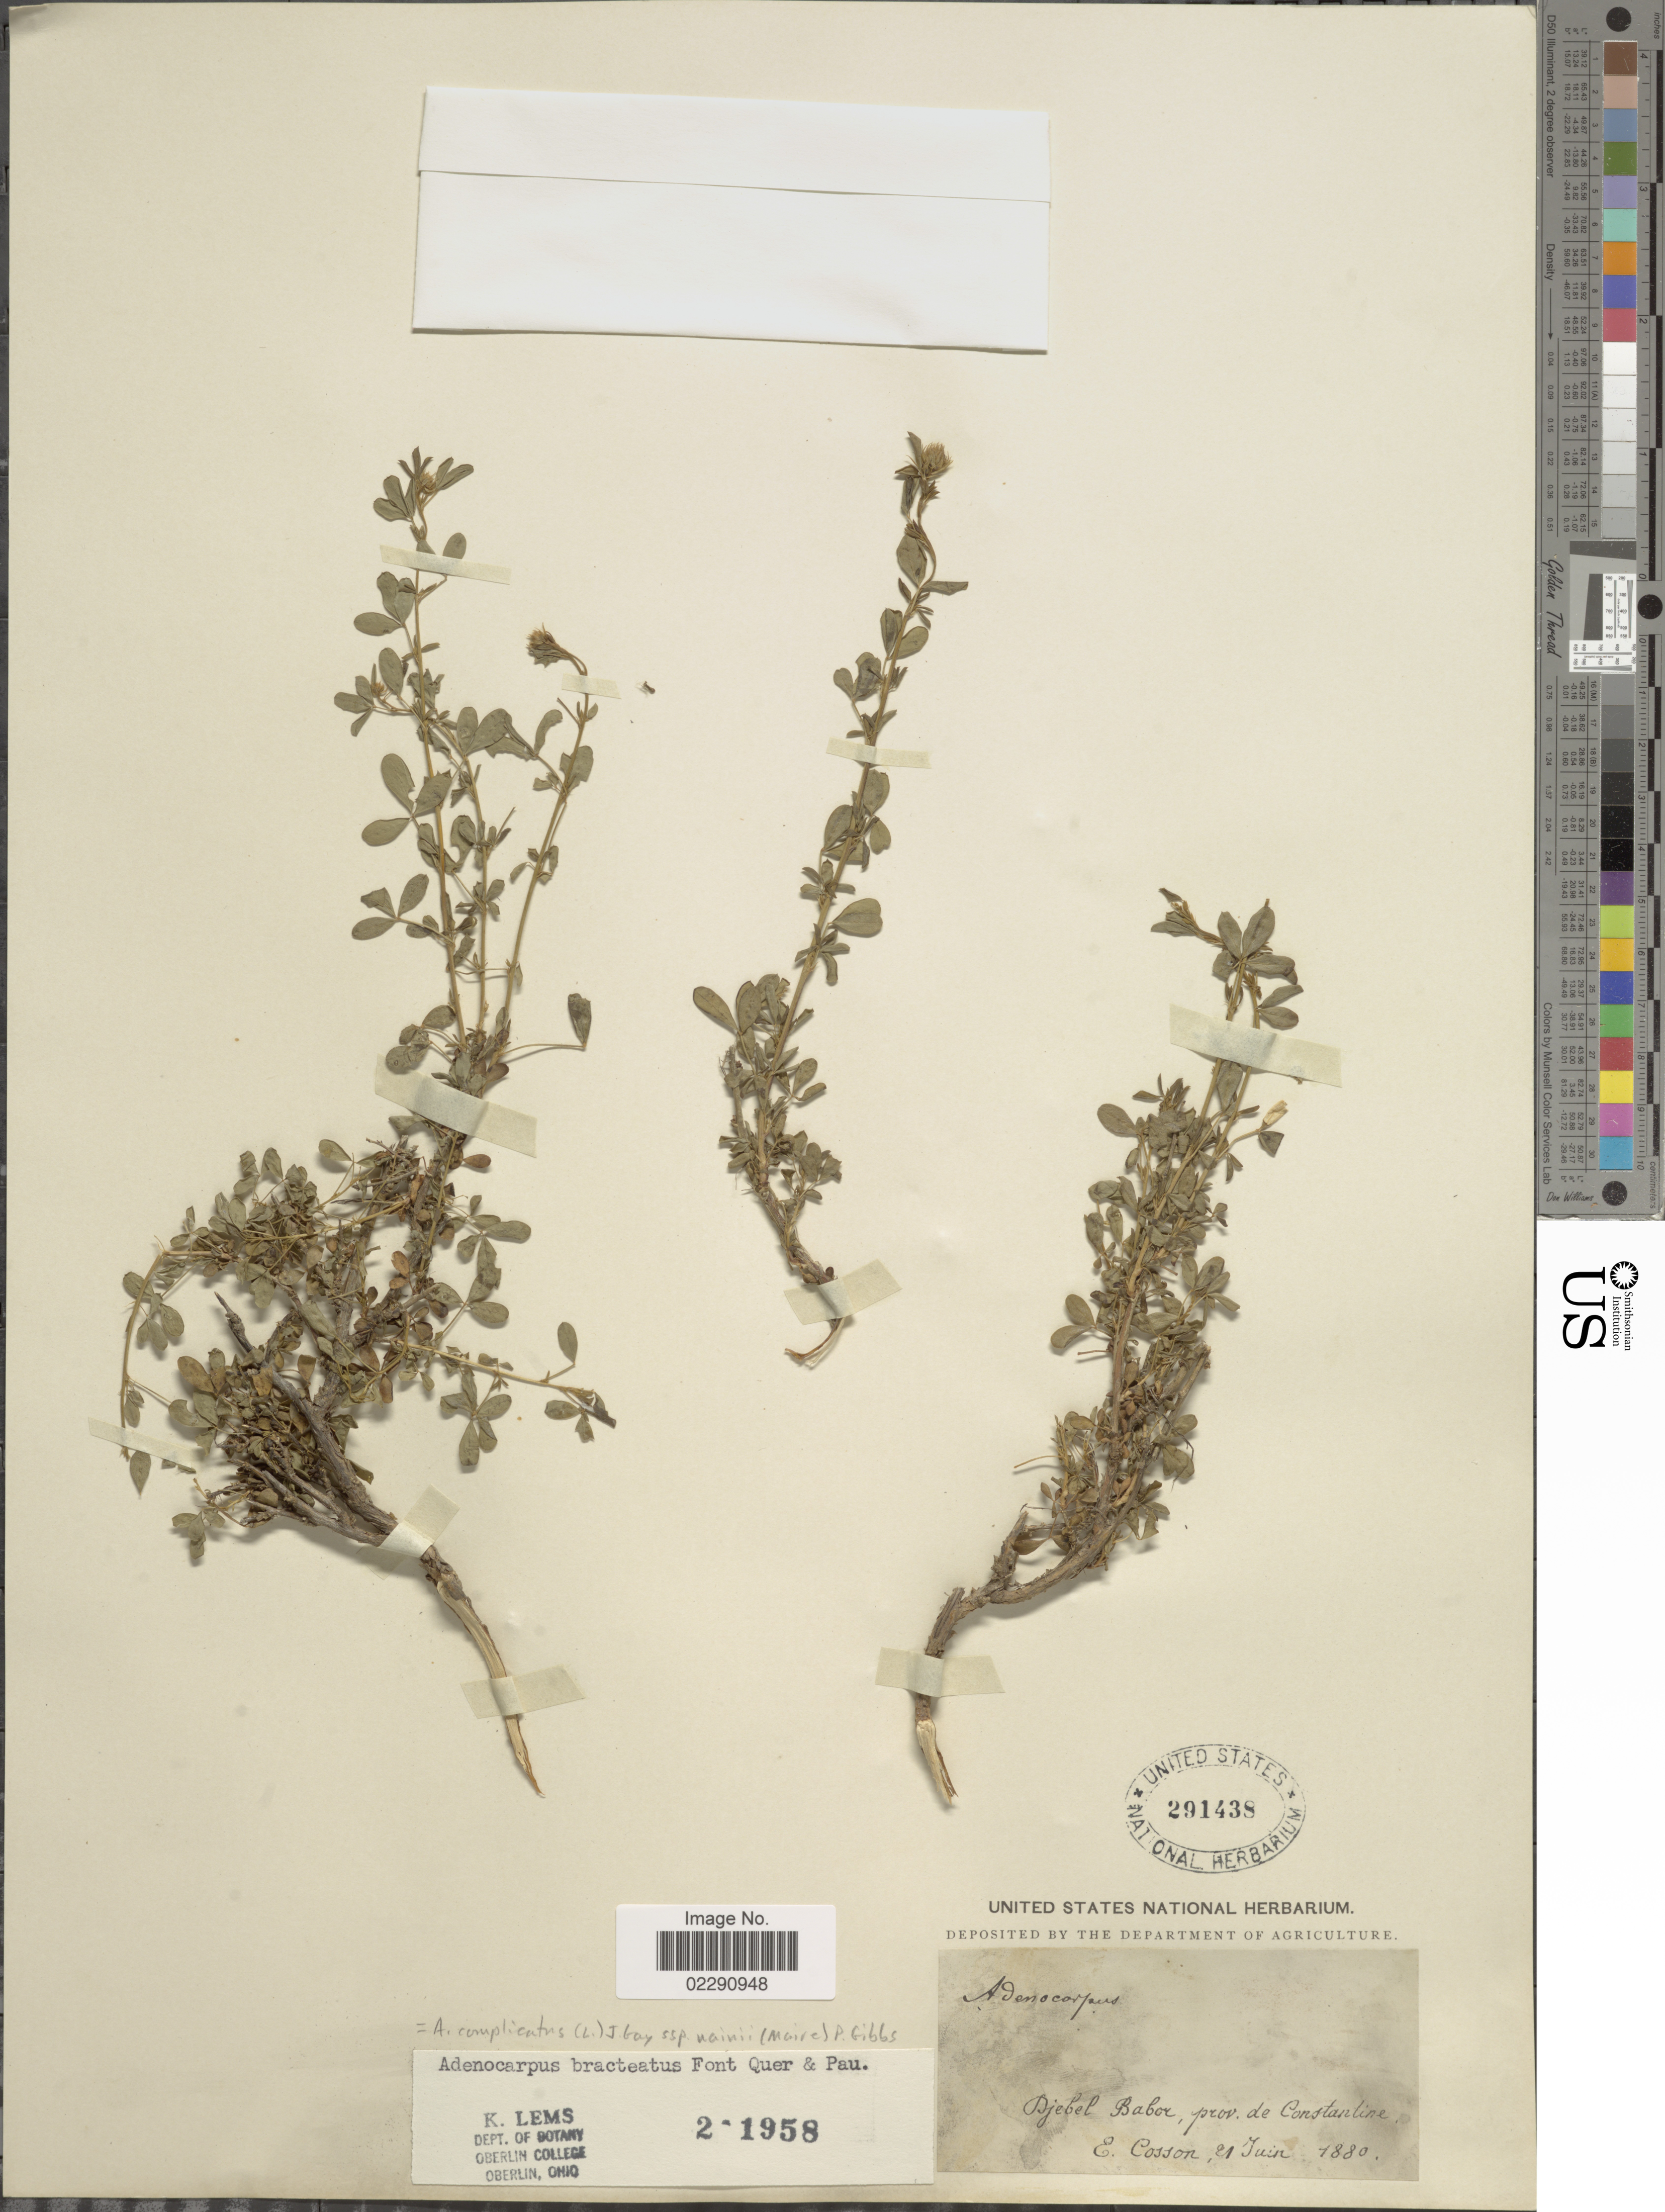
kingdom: Plantae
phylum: Tracheophyta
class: Magnoliopsida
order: Fabales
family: Fabaceae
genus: Adenocarpus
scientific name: Adenocarpus complicatus subsp. nainii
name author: (Maire) Gibbs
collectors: E. Cosson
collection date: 1880-06-21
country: Algeria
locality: Djebel Babor, prov. de Constantine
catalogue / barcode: US 291438